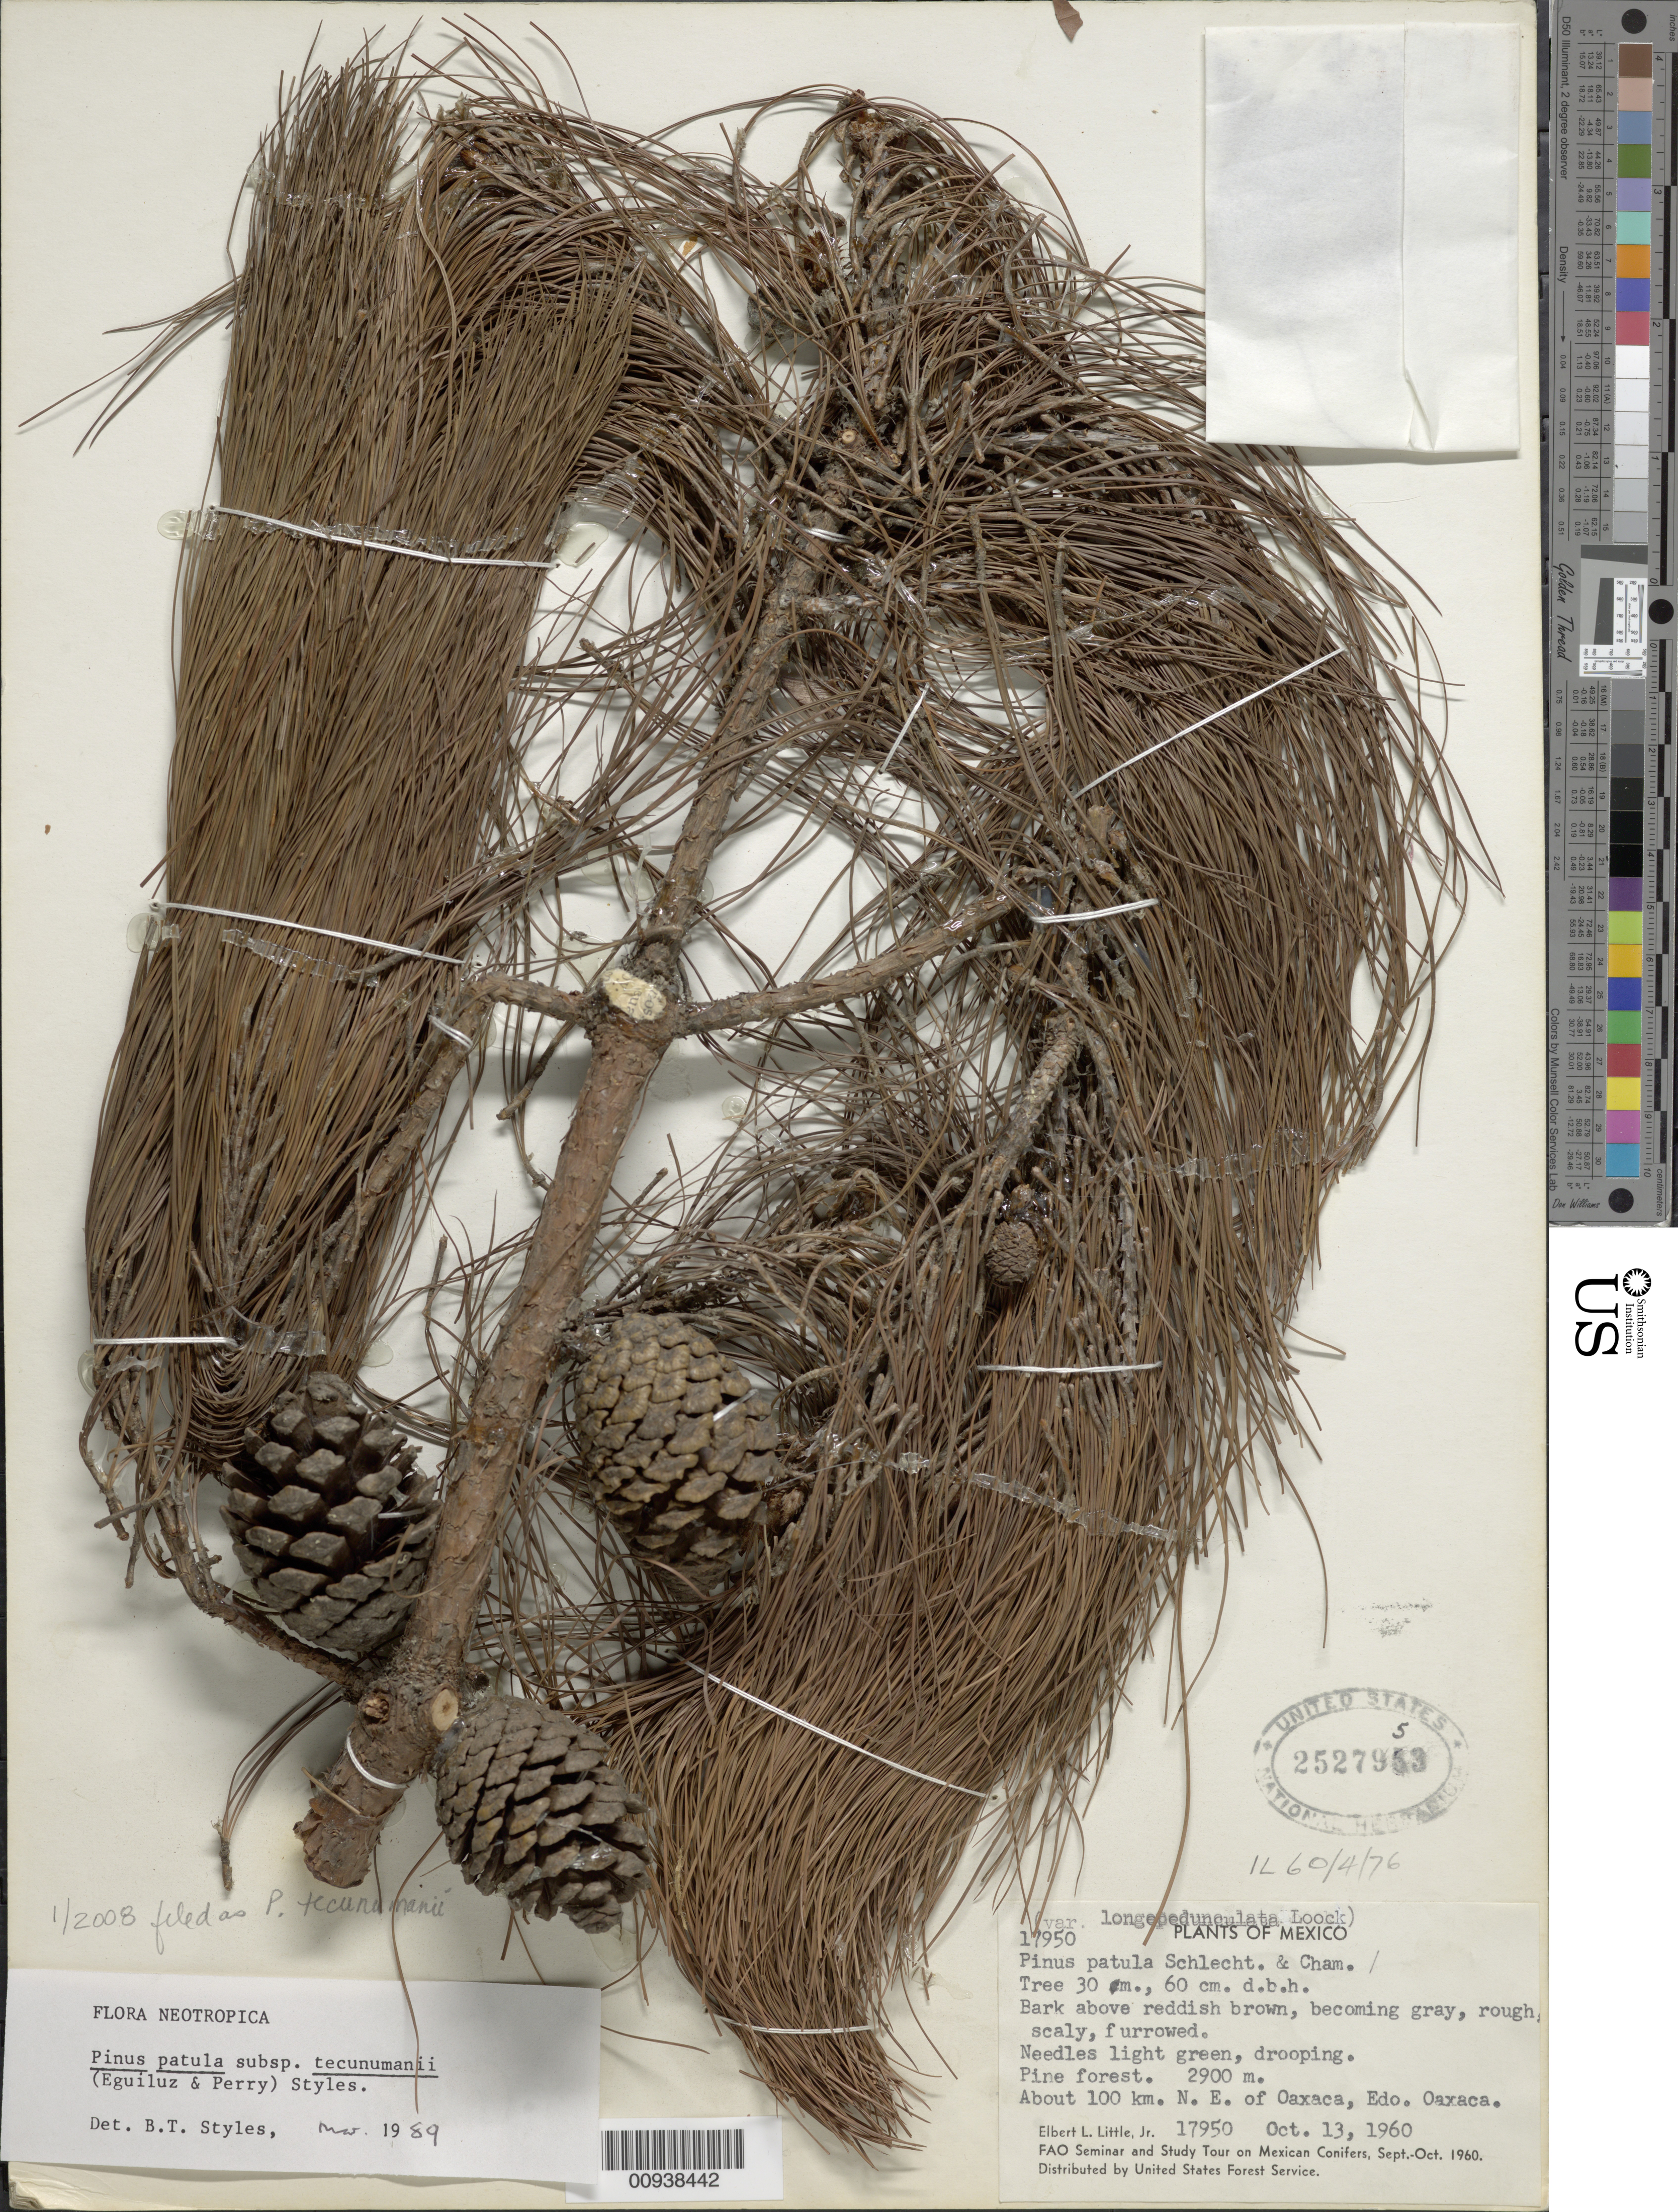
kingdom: Plantae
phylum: Tracheophyta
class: Pinopsida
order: Pinales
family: Pinaceae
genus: Pinus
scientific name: Pinus tecunumanii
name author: F. Schwerdtf. ex Eguiluz & J.P. Perry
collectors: E. L. Little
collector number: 17950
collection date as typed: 13 Oct 1960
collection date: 1960-10-13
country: Mexico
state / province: Oaxaca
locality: About 100 km. NE of Oaxaca, Edo. Oaxaca.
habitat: Pine forest.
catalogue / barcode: US 2527953